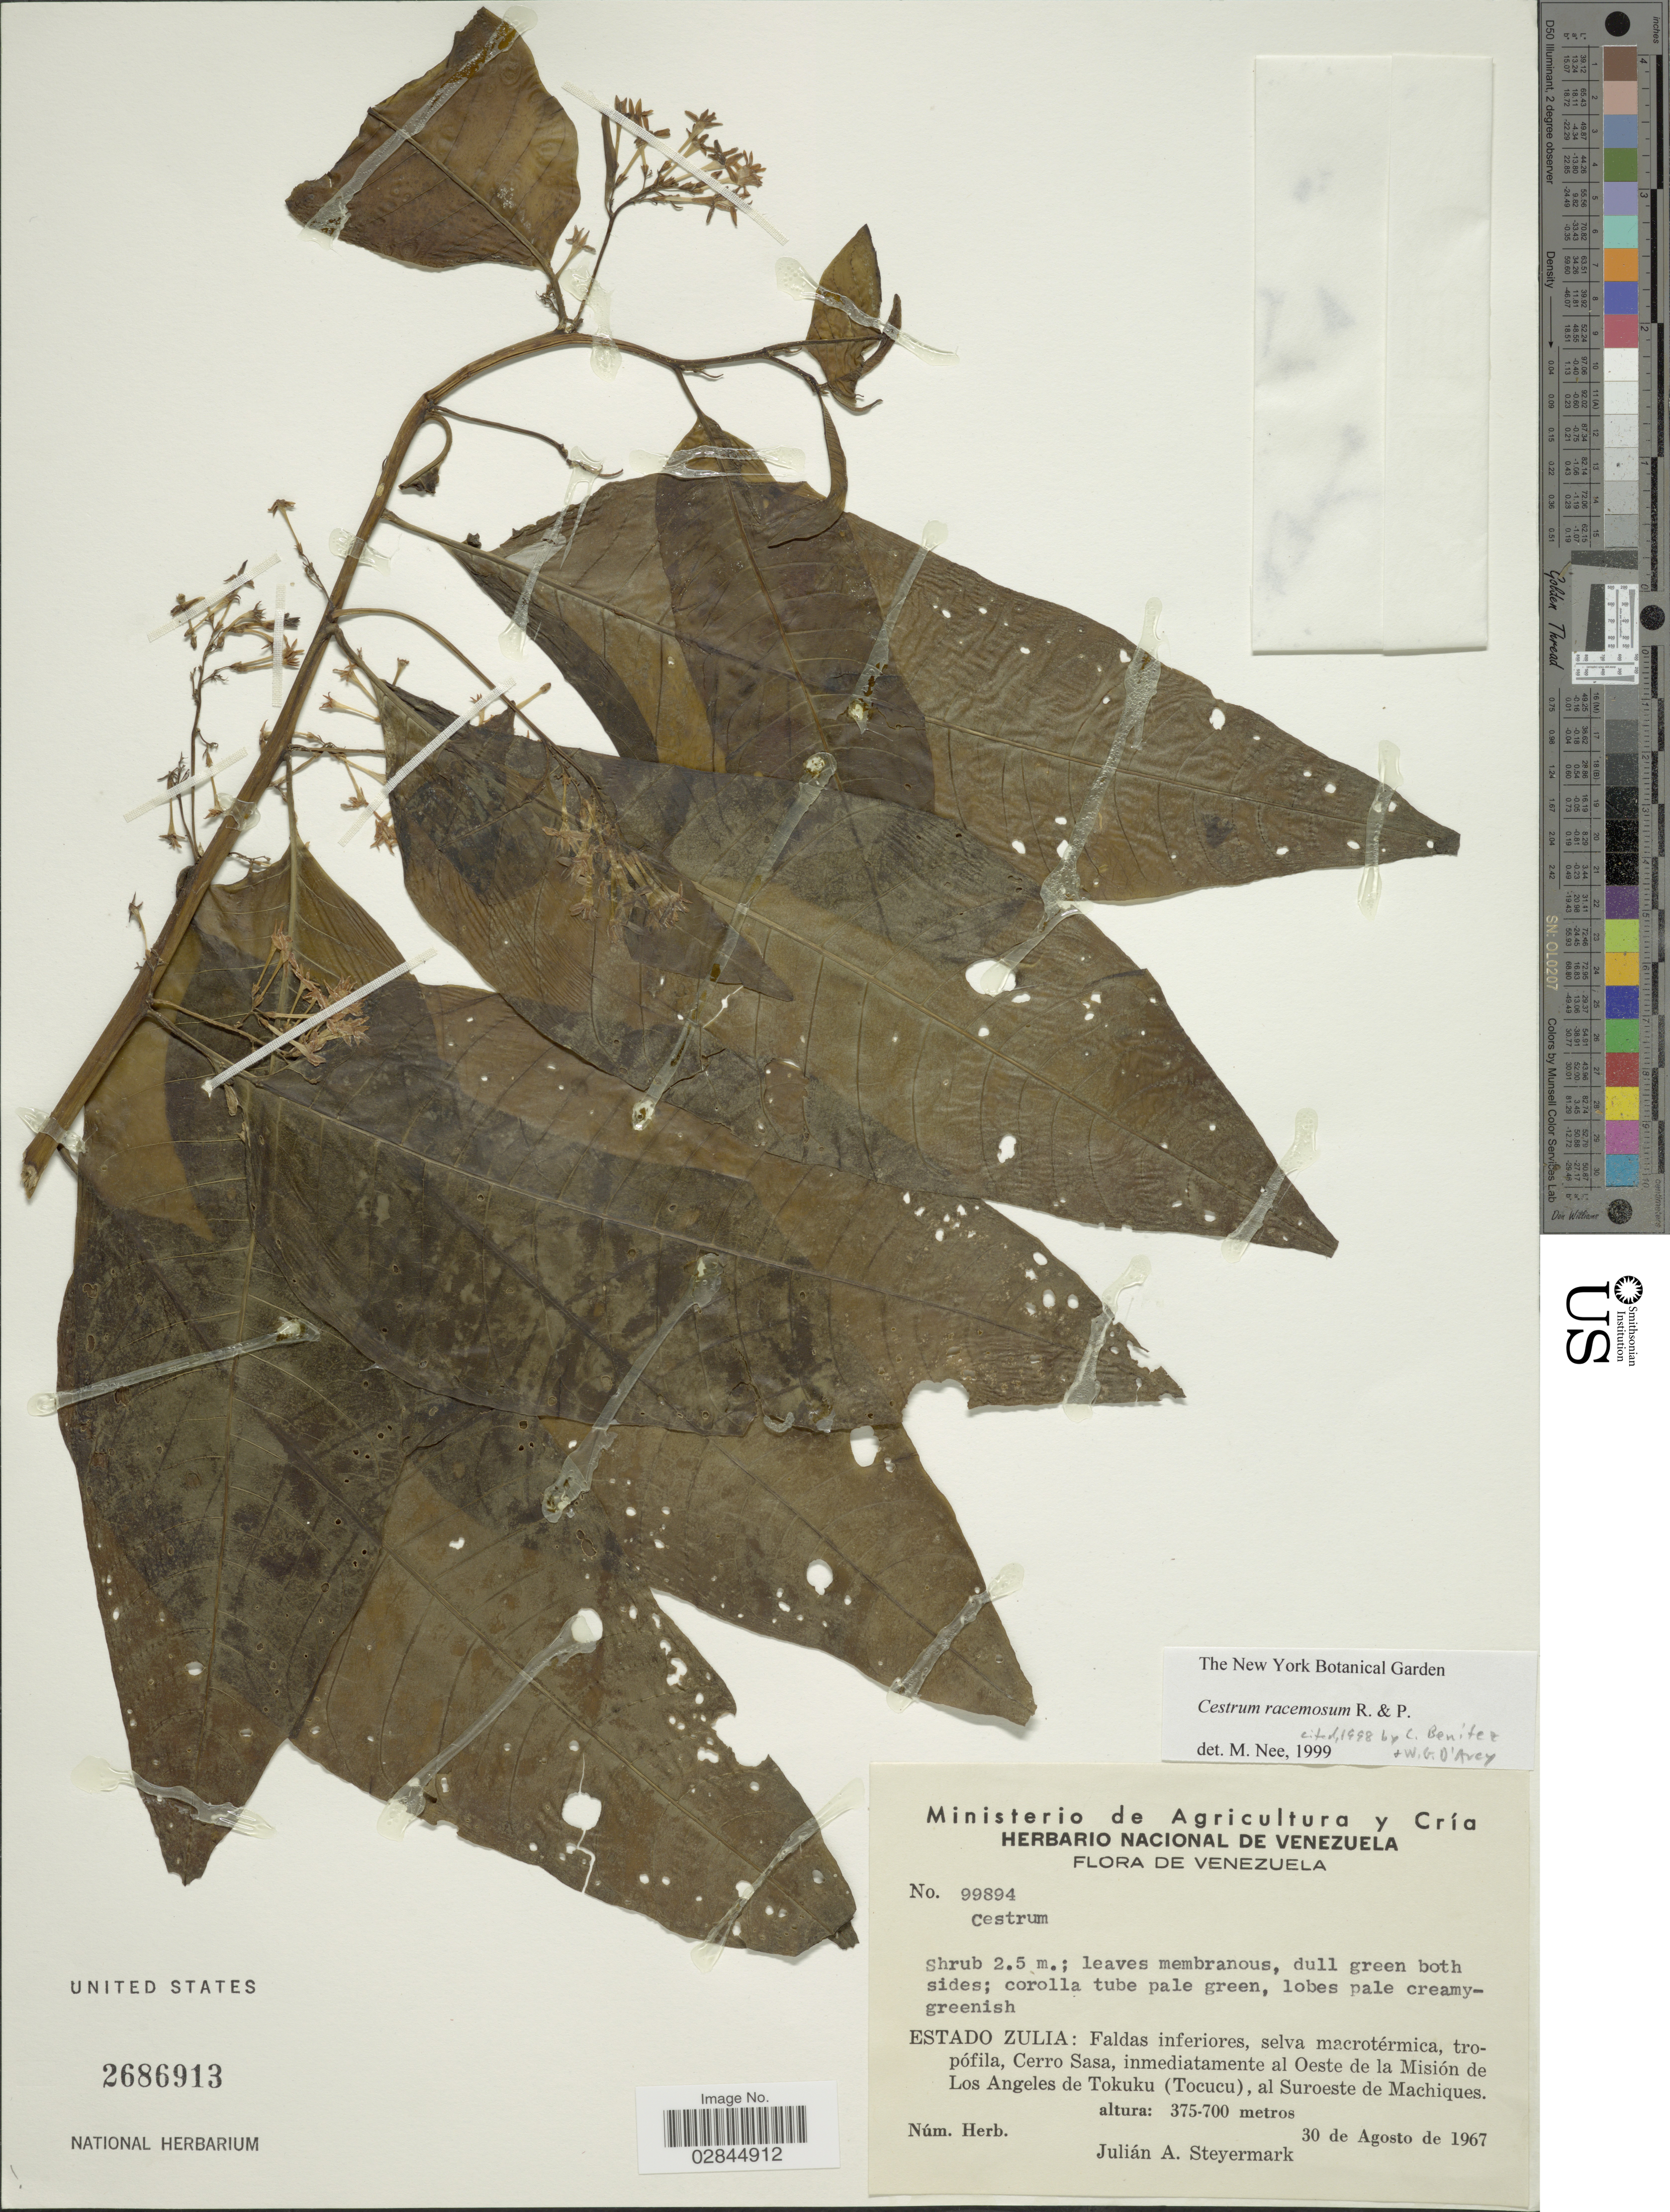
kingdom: Plantae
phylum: Tracheophyta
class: Magnoliopsida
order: Solanales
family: Solanaceae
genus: Cestrum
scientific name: Cestrum racemosum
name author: Ruiz & Pav.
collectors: J. Steyermark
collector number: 99894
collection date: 1967-08-30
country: Venezuela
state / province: Zulia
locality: Faldas inferiores, selva macrotérmica, tropófila, Cerro Sasa, inmediatamente al Oeste de la Misíon de Los Angeles de Tokuku (Tocucu), al Suroeste de Machiques.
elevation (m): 375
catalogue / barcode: US 2686913